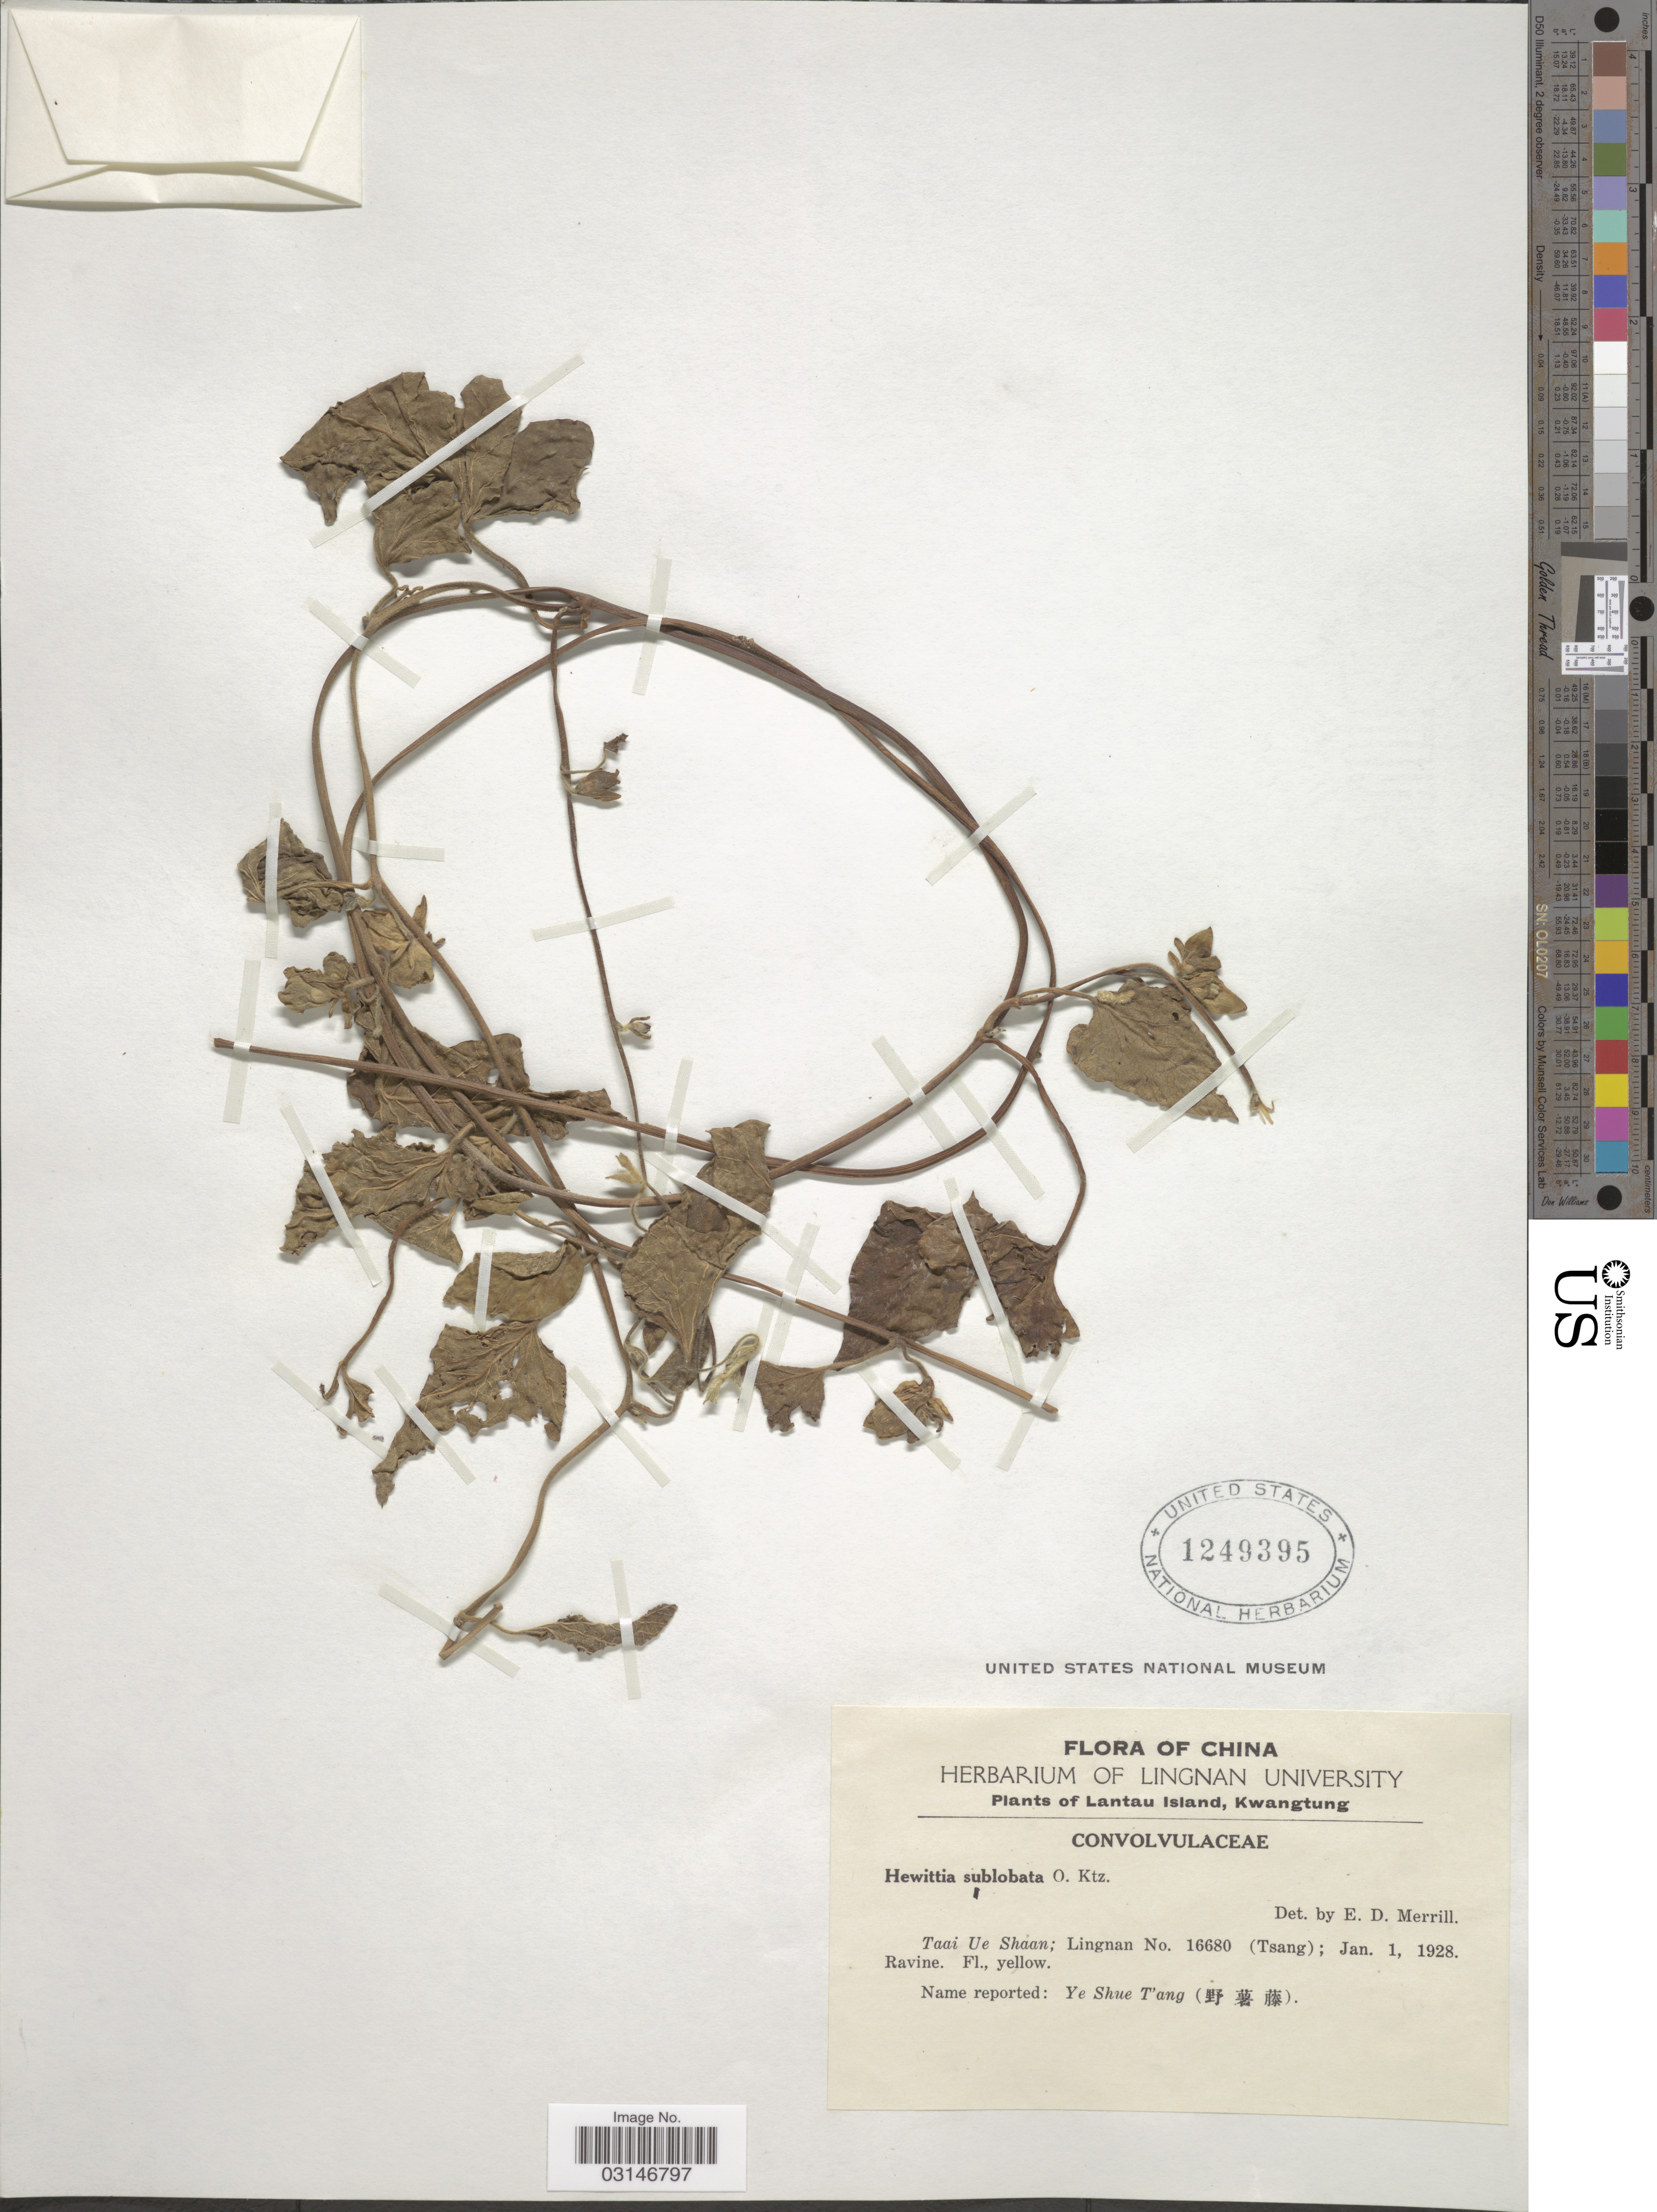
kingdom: Plantae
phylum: Tracheophyta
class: Magnoliopsida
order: Solanales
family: Convolvulaceae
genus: Hewittia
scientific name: Hewittia sublobata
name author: (L. f.) Kuntze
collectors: Lingnan & -- Tsang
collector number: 16680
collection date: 1928-01-01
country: China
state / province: Guangdong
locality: Lantau Island, Kwangtung, Taai Ue Shaan.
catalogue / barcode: US 1249395